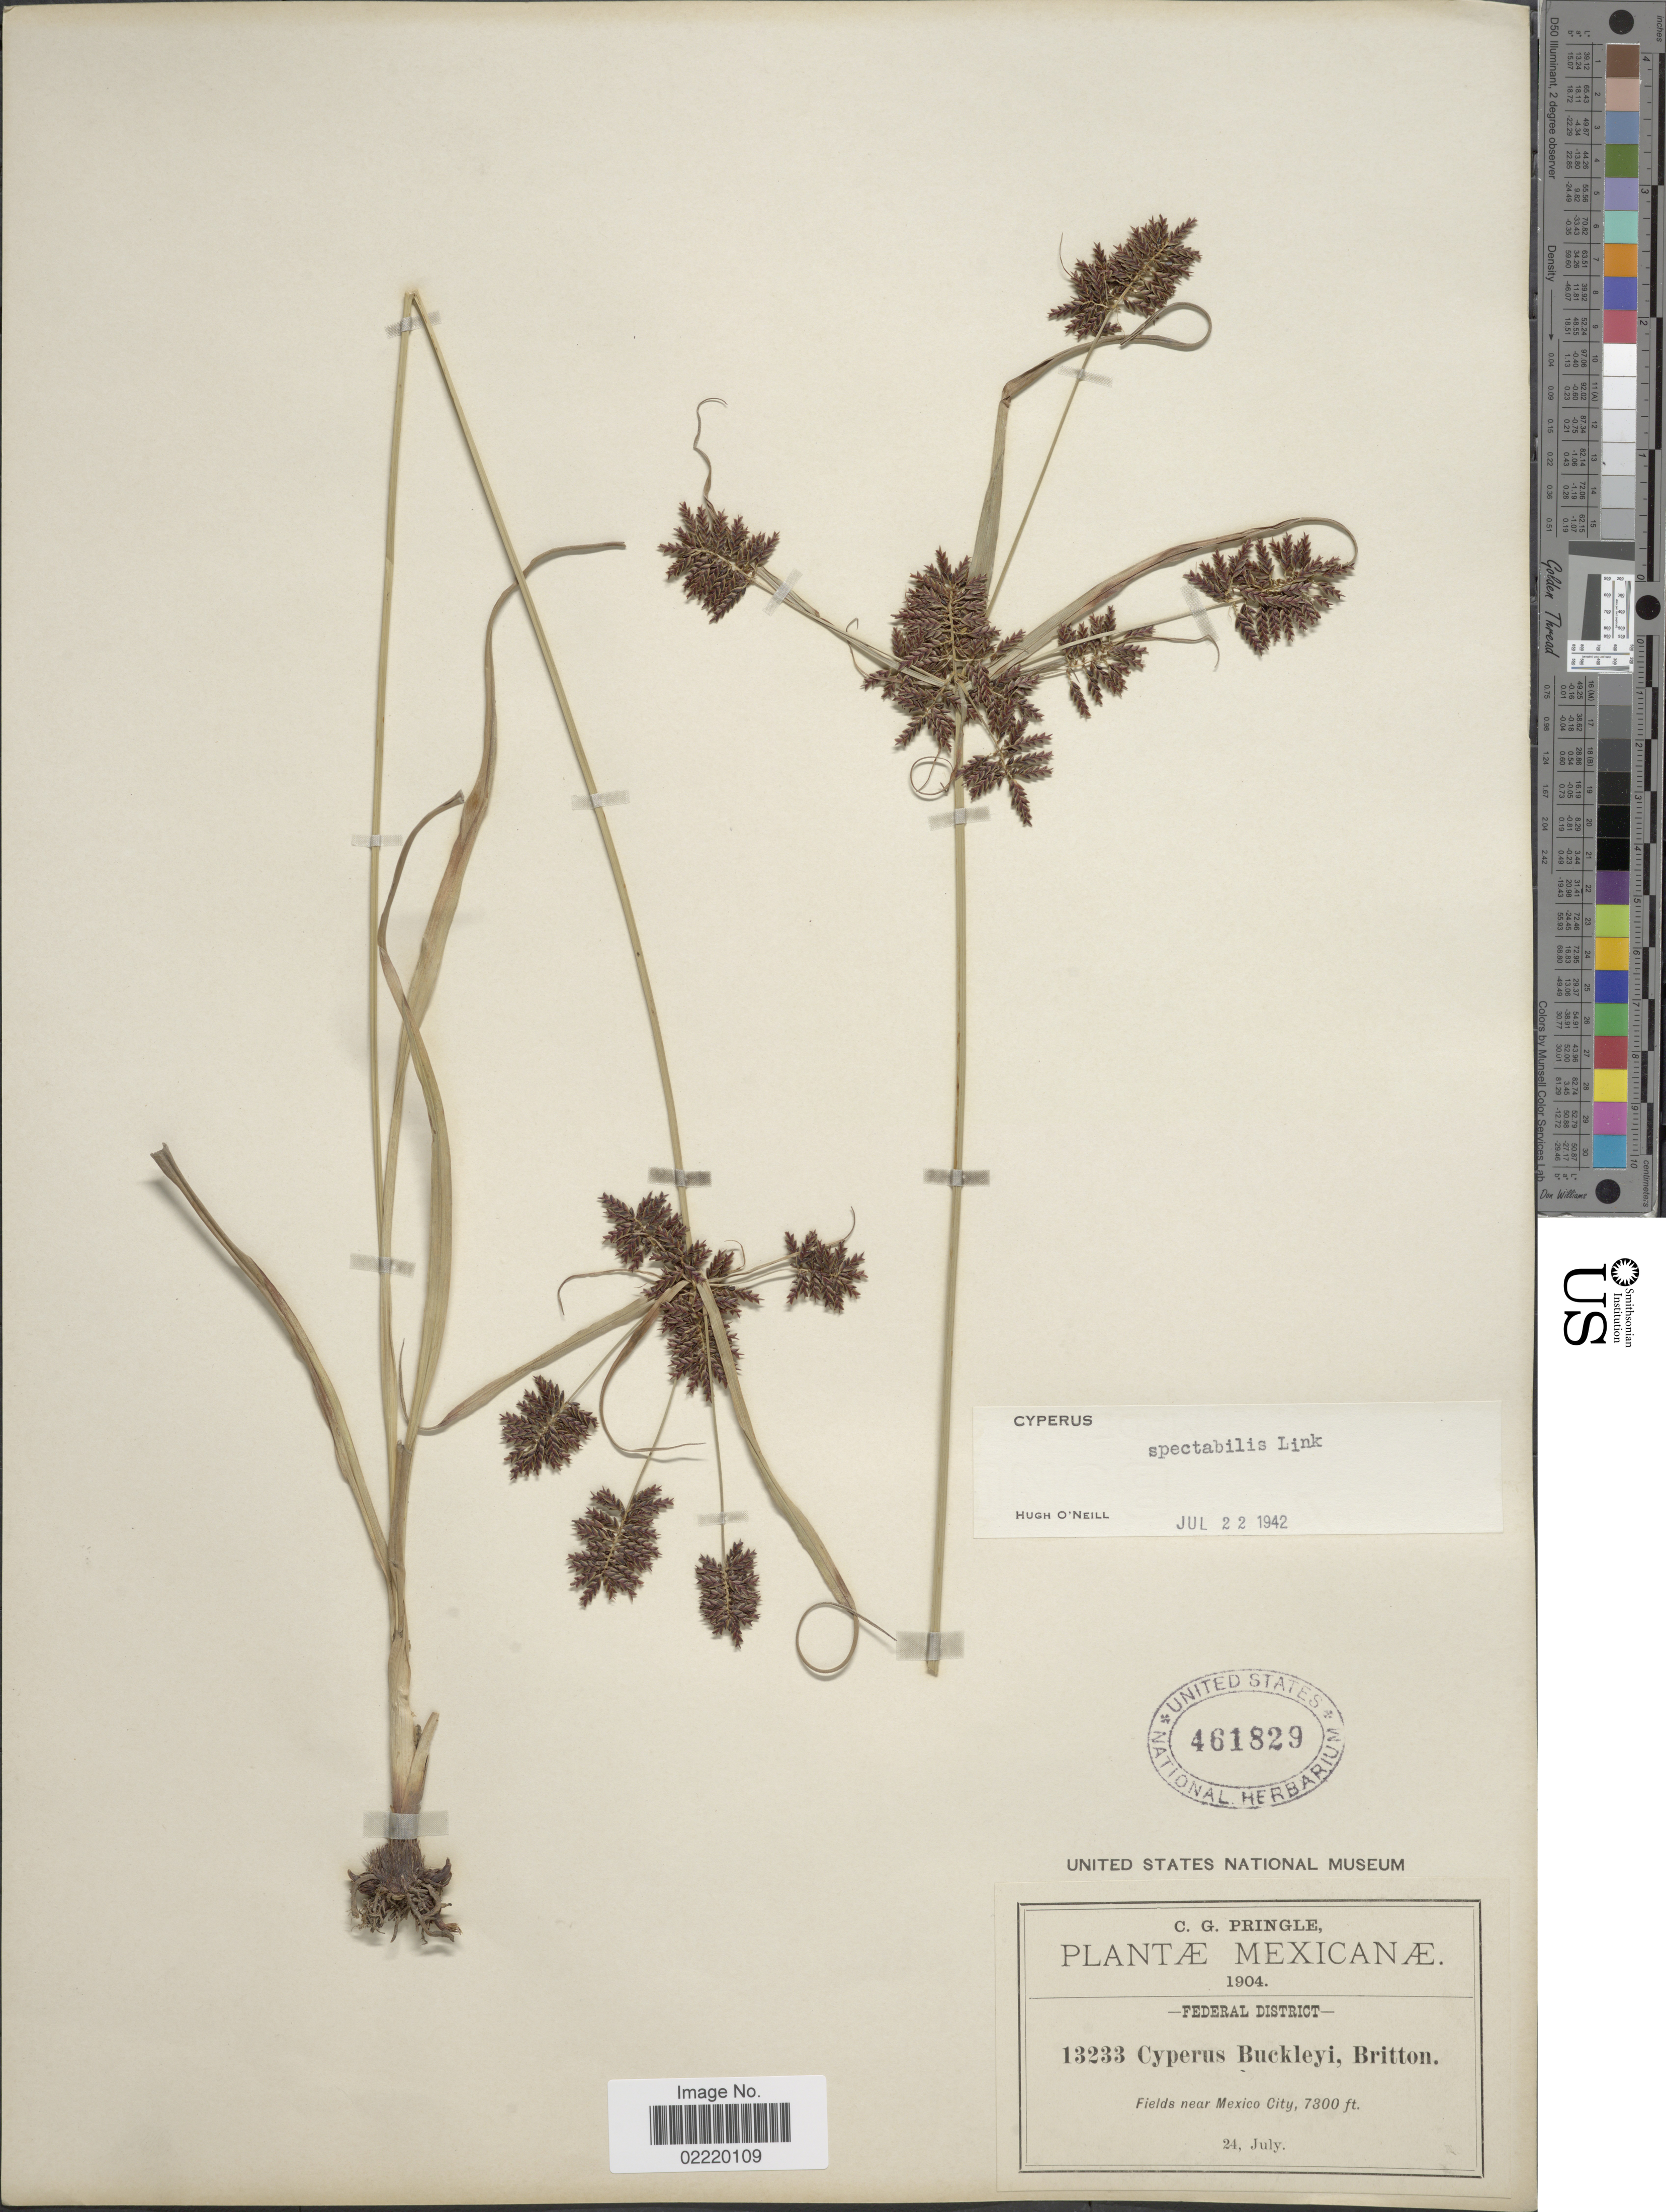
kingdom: Plantae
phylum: Tracheophyta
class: Liliopsida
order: Poales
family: Cyperaceae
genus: Cyperus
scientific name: Cyperus spectabilis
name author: Link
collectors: C. G. Pringle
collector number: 13233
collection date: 1904-07-24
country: Mexico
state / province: Distrito Federal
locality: Fields near Mexico City.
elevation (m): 2225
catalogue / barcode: US 461829